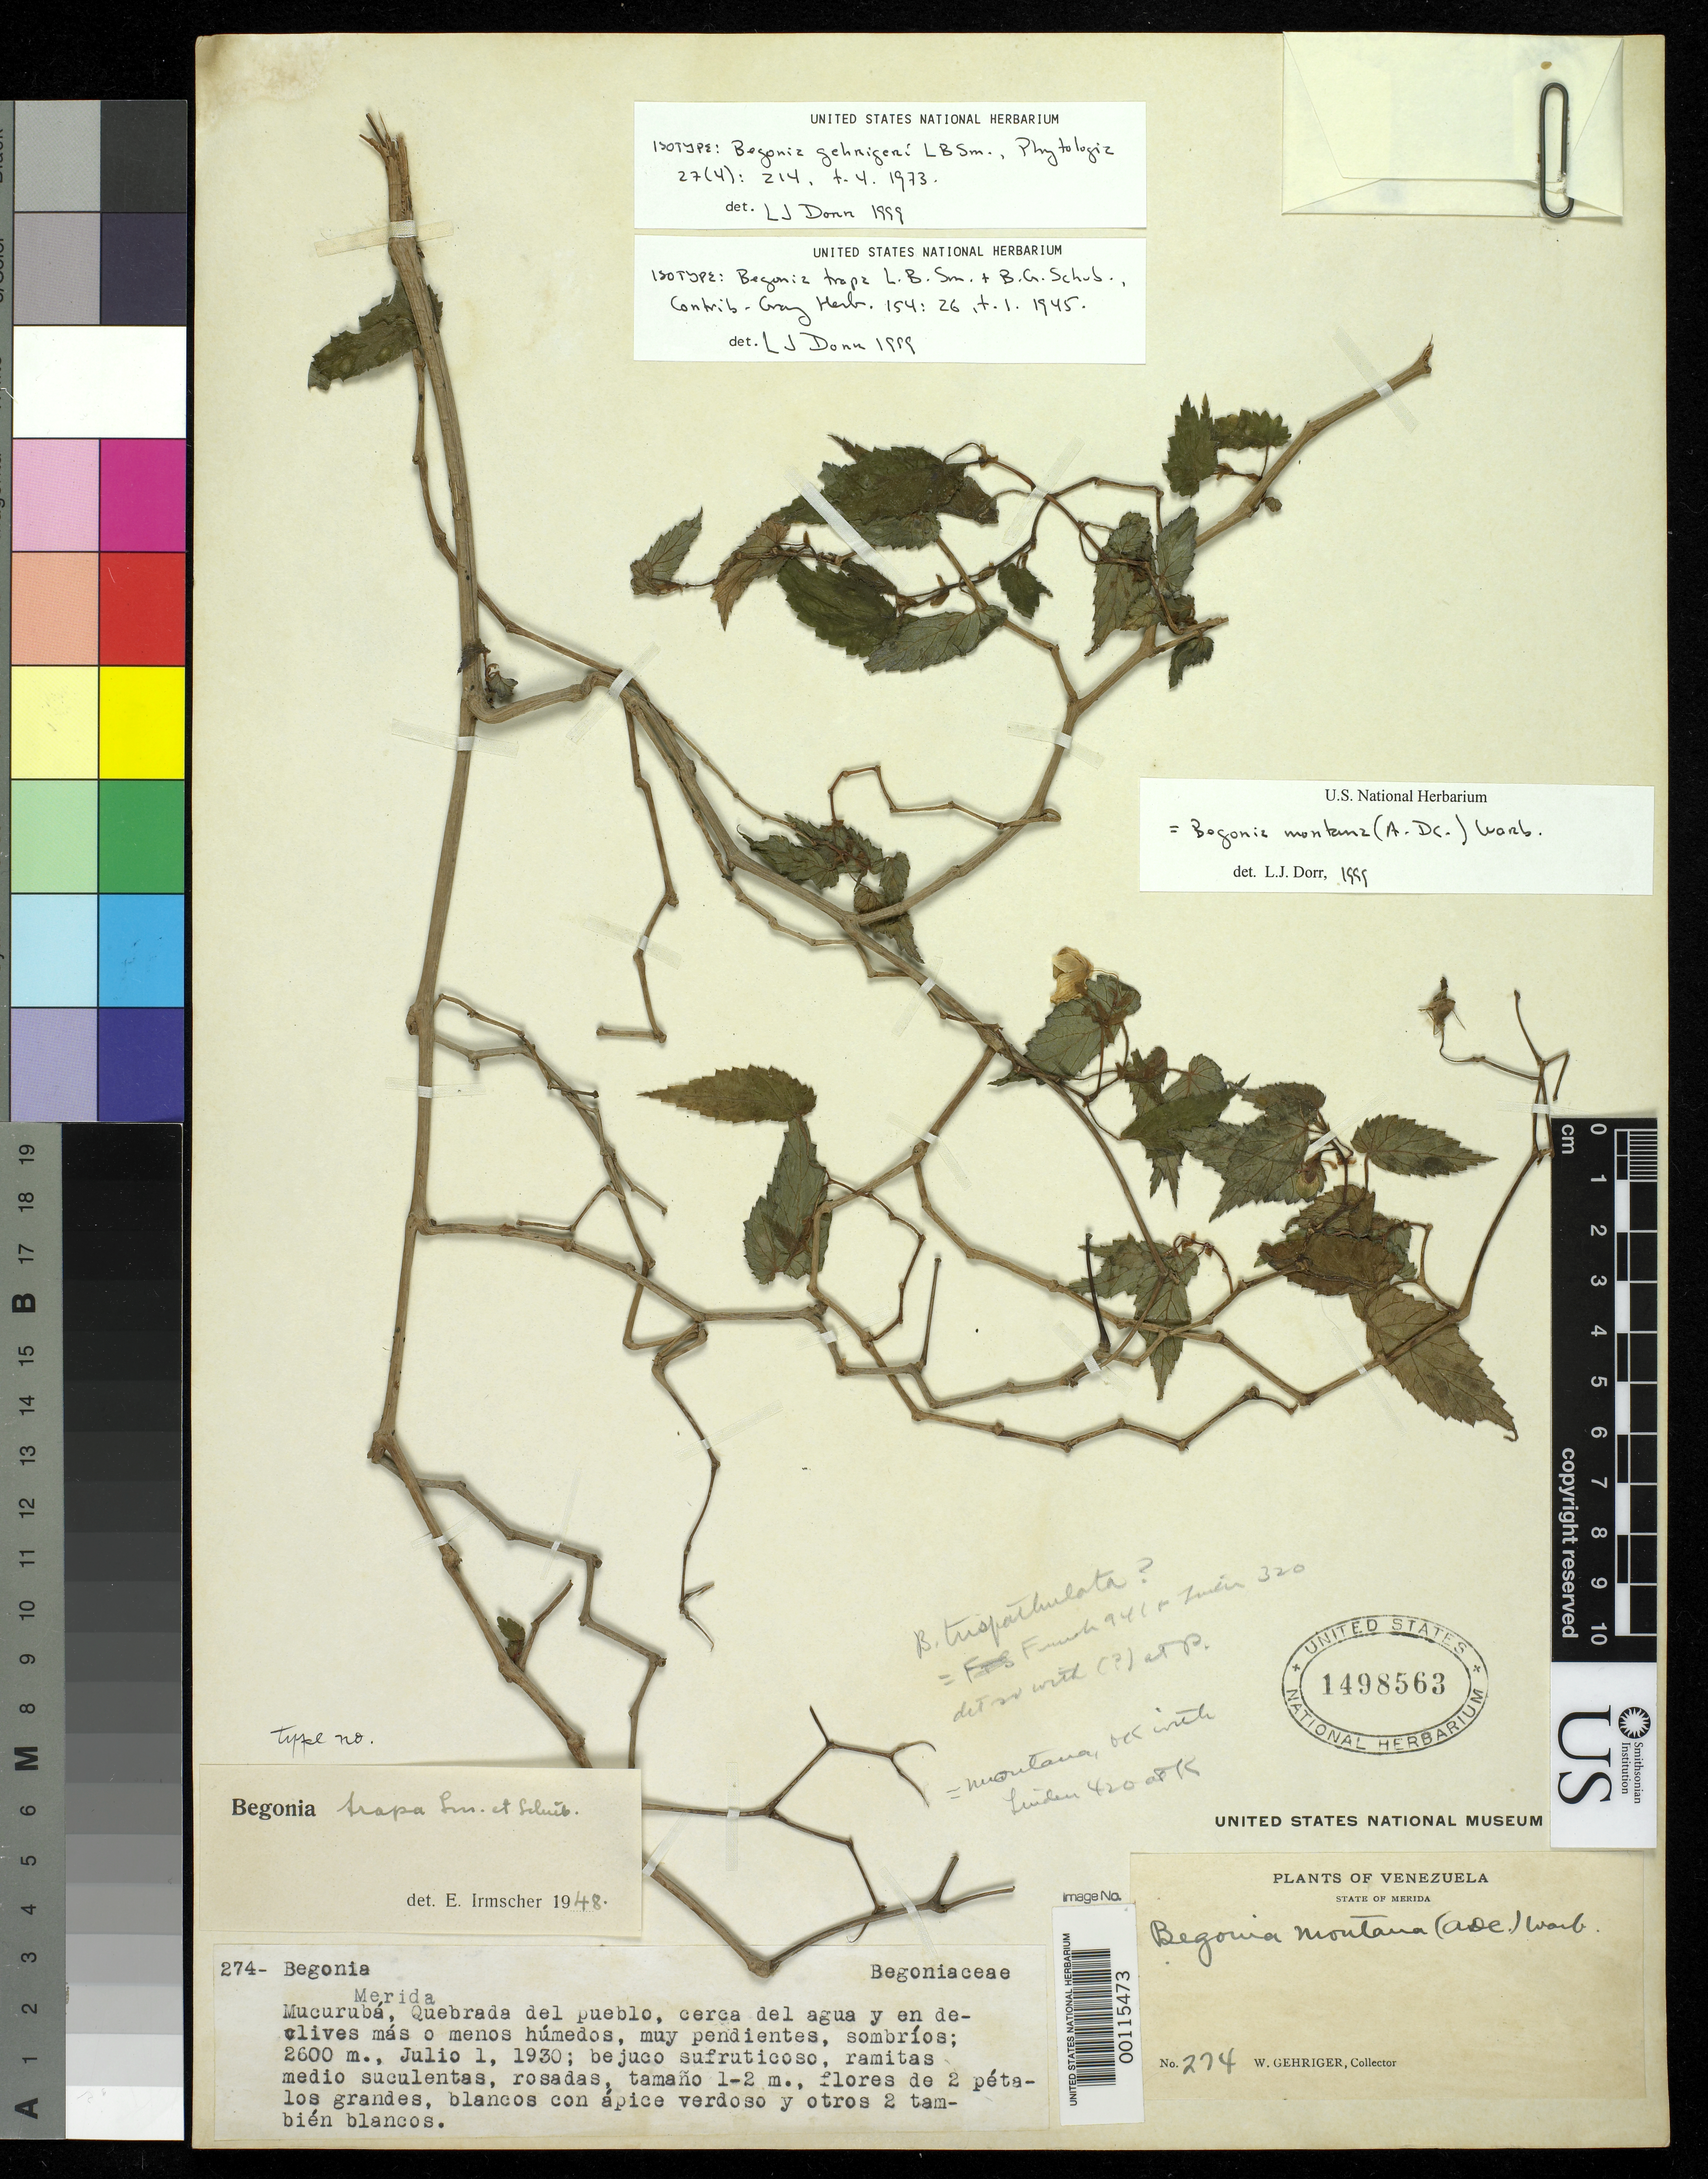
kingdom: Plantae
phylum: Tracheophyta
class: Magnoliopsida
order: Cucurbitales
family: Begoniaceae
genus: Begonia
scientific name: Begonia trapa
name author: L.B. Sm. & B.G. Schub.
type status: Isotype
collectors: W. Gehriger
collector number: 274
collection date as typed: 01 Jul 1930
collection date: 1930-07-01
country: Venezuela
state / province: Mérida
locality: Mucuruba, Quebrada de Pueblo.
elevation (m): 2600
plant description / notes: Also a type of Begonia gehrigeri L.B. Smith.; Also a type of Begonia trapa L.B. Sm. & B.G. Schubert.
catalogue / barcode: US 1498563